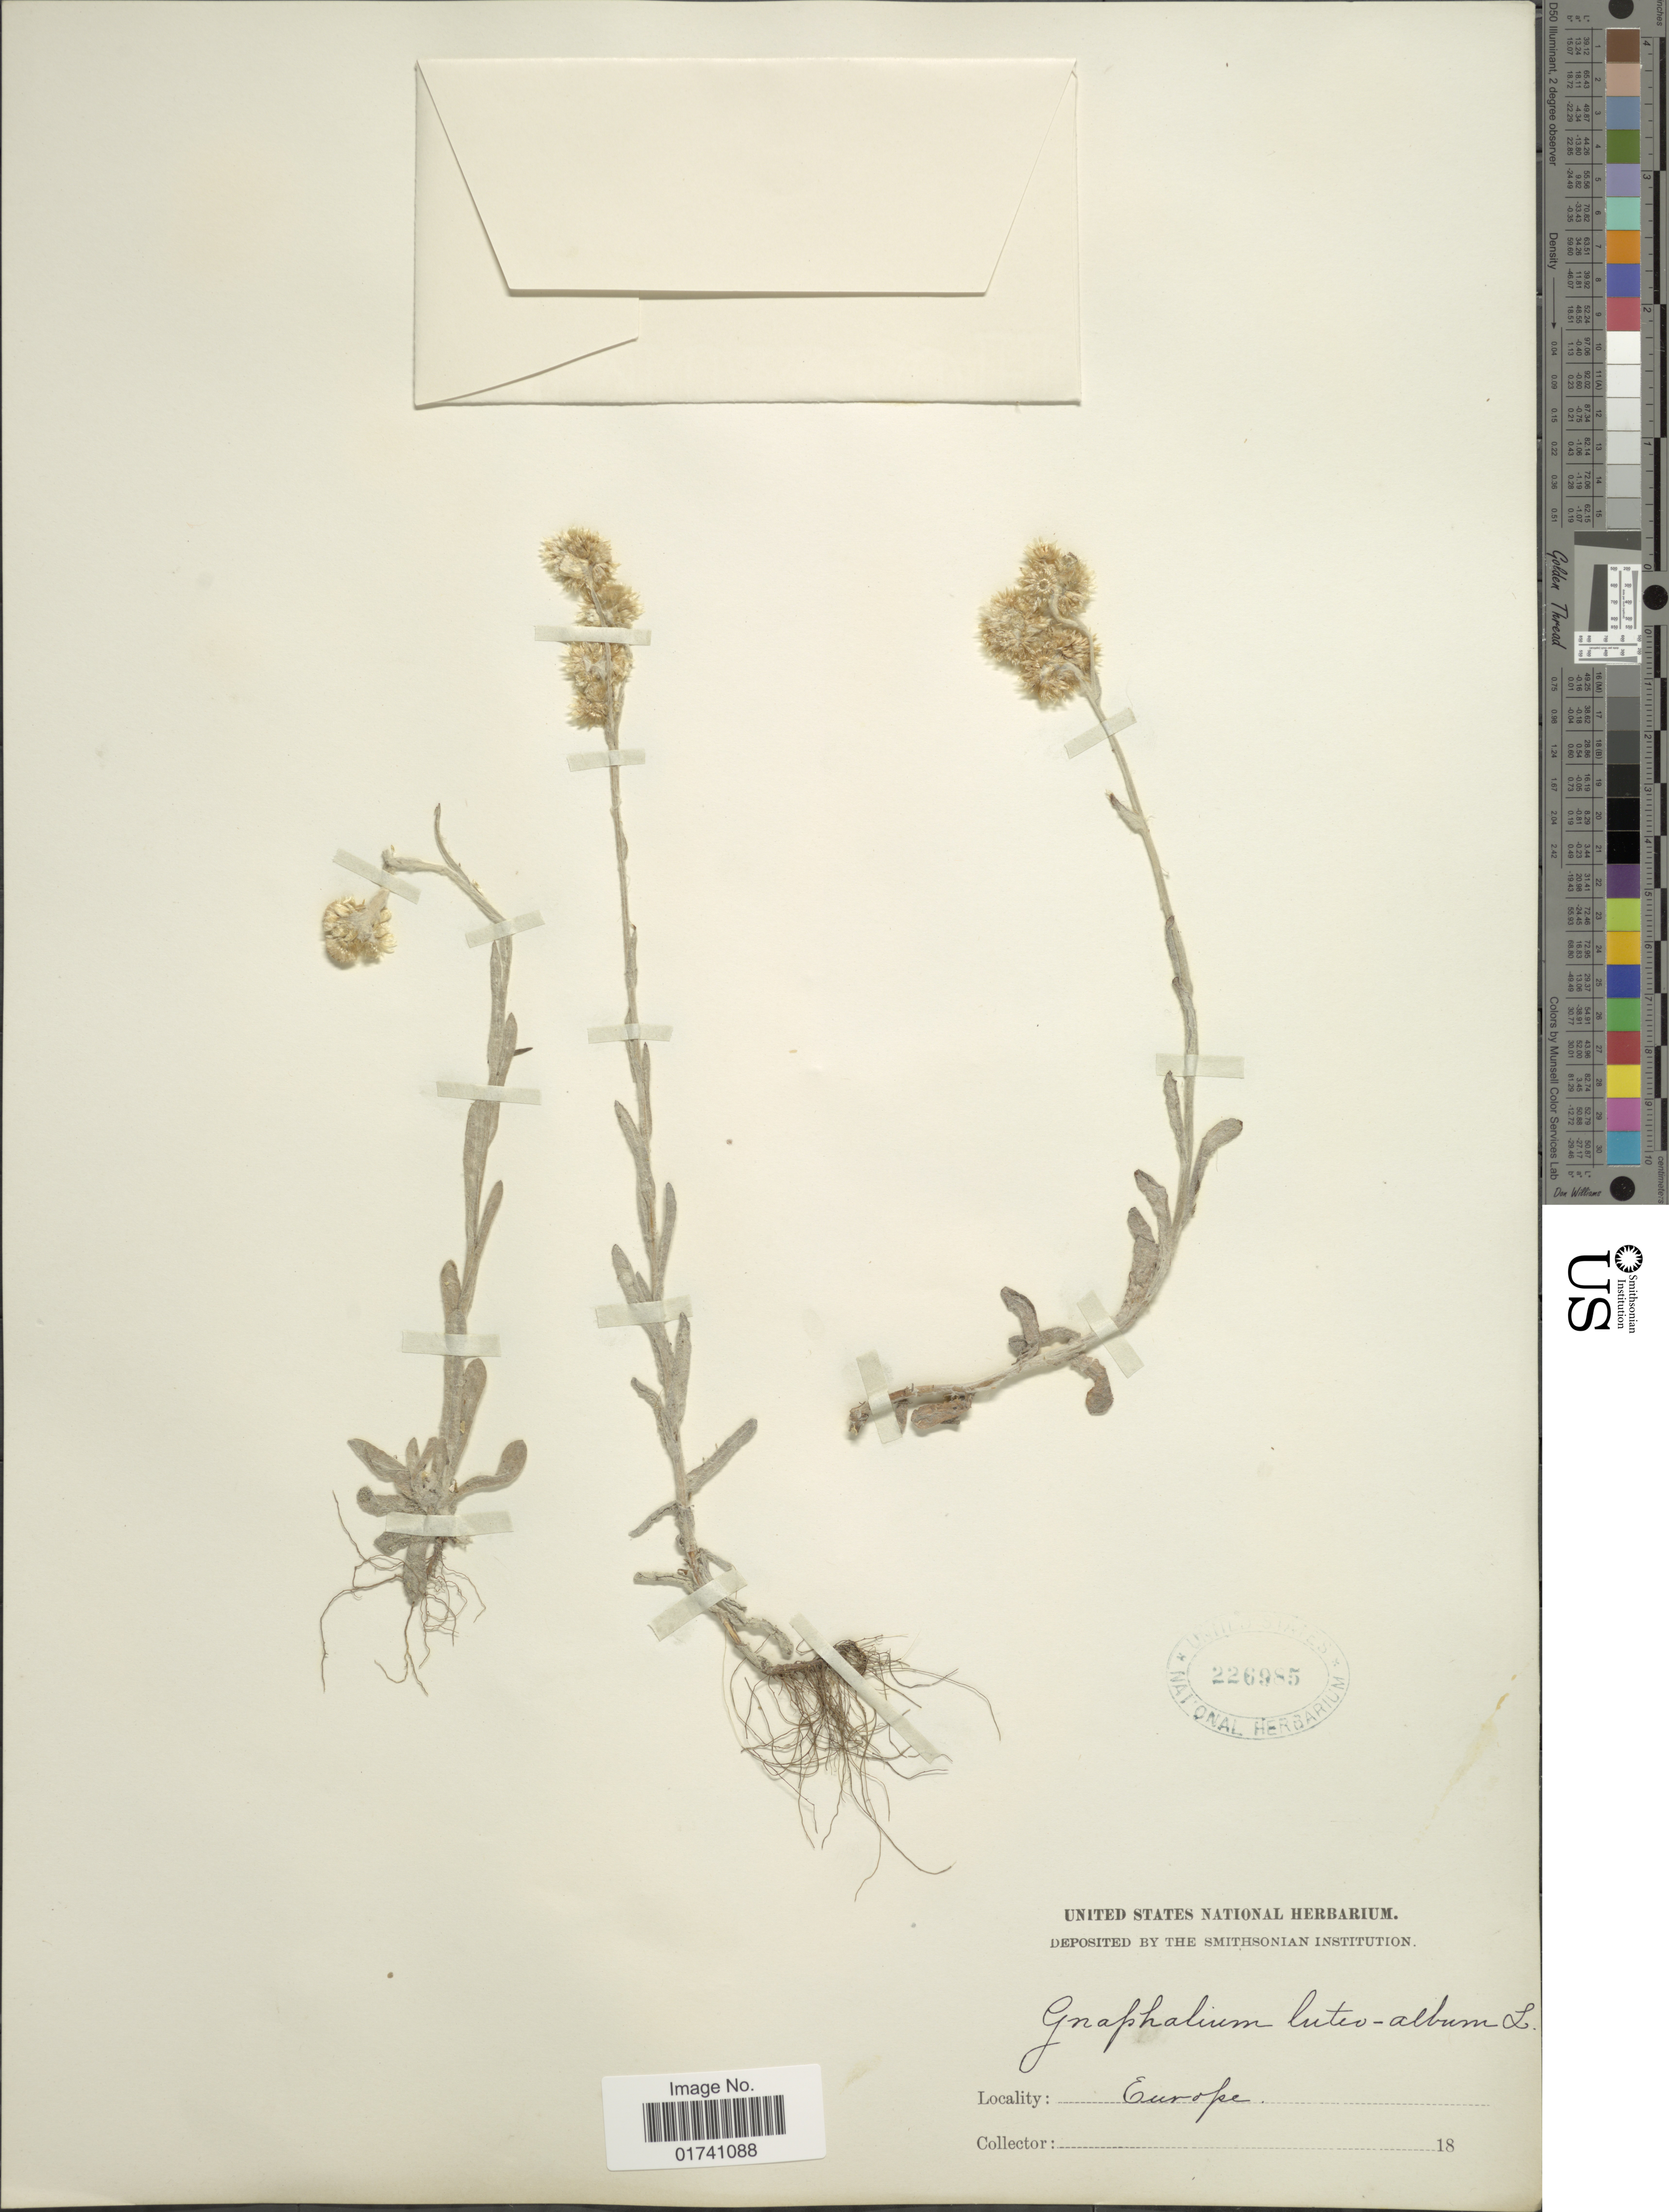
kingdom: Plantae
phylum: Tracheophyta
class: Magnoliopsida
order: Asterales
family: Asteraceae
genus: Laphangium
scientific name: Laphangium luteoalbum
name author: (L.) Tzvelev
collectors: ex herb. United States National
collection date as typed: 18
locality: Europe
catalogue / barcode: US 226985